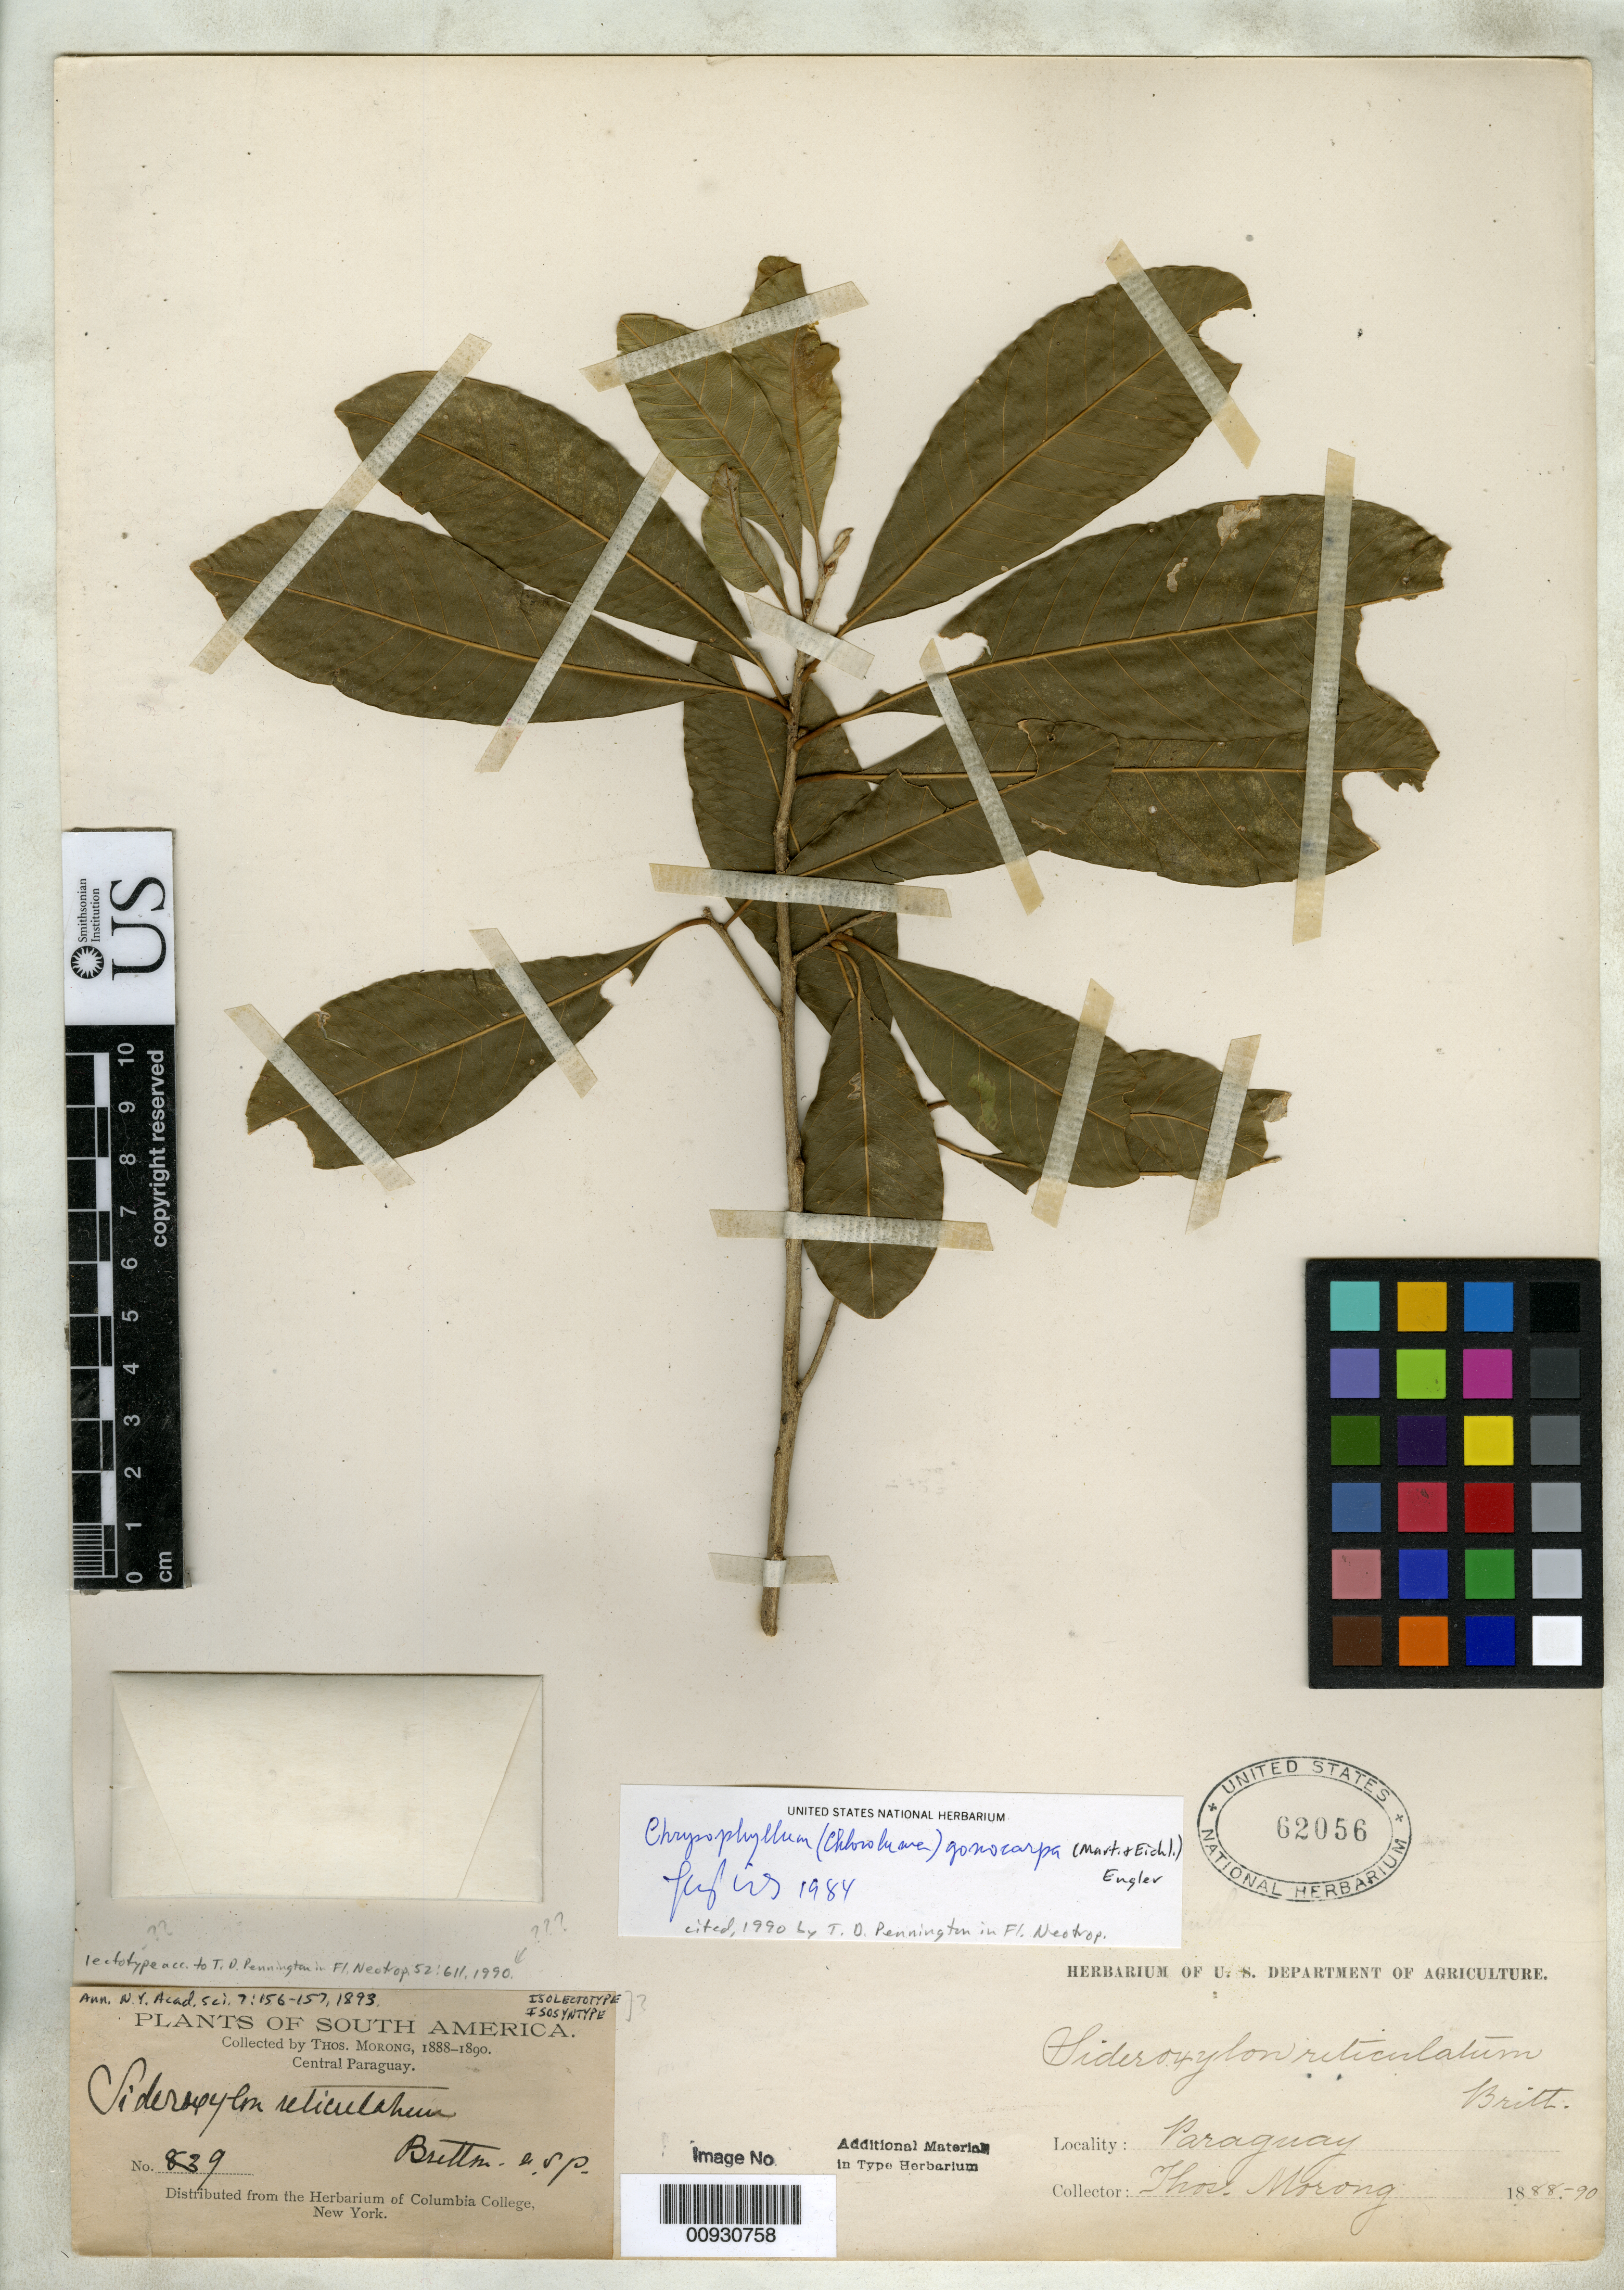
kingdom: Plantae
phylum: Tracheophyta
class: Magnoliopsida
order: Ericales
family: Sapotaceae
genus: Sideroxylon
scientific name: Sideroxylon reticulatum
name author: Britton in Morong & Britton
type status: Isolectotype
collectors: T. Morong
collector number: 839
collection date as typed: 1888 to -- --- 1890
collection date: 1888/1890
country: Paraguay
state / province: Central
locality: Asunción.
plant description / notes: Sideroxylon reticulatum Britton is a later homonym of Sideroxylon reticulatum Baill.; Pennington (1990) cites Morong 839 as type collection with "holotype" (NY) and "isotypes"; other collections are mentioned in protologue so this is arguably an effective lectotypification.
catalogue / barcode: US 62056